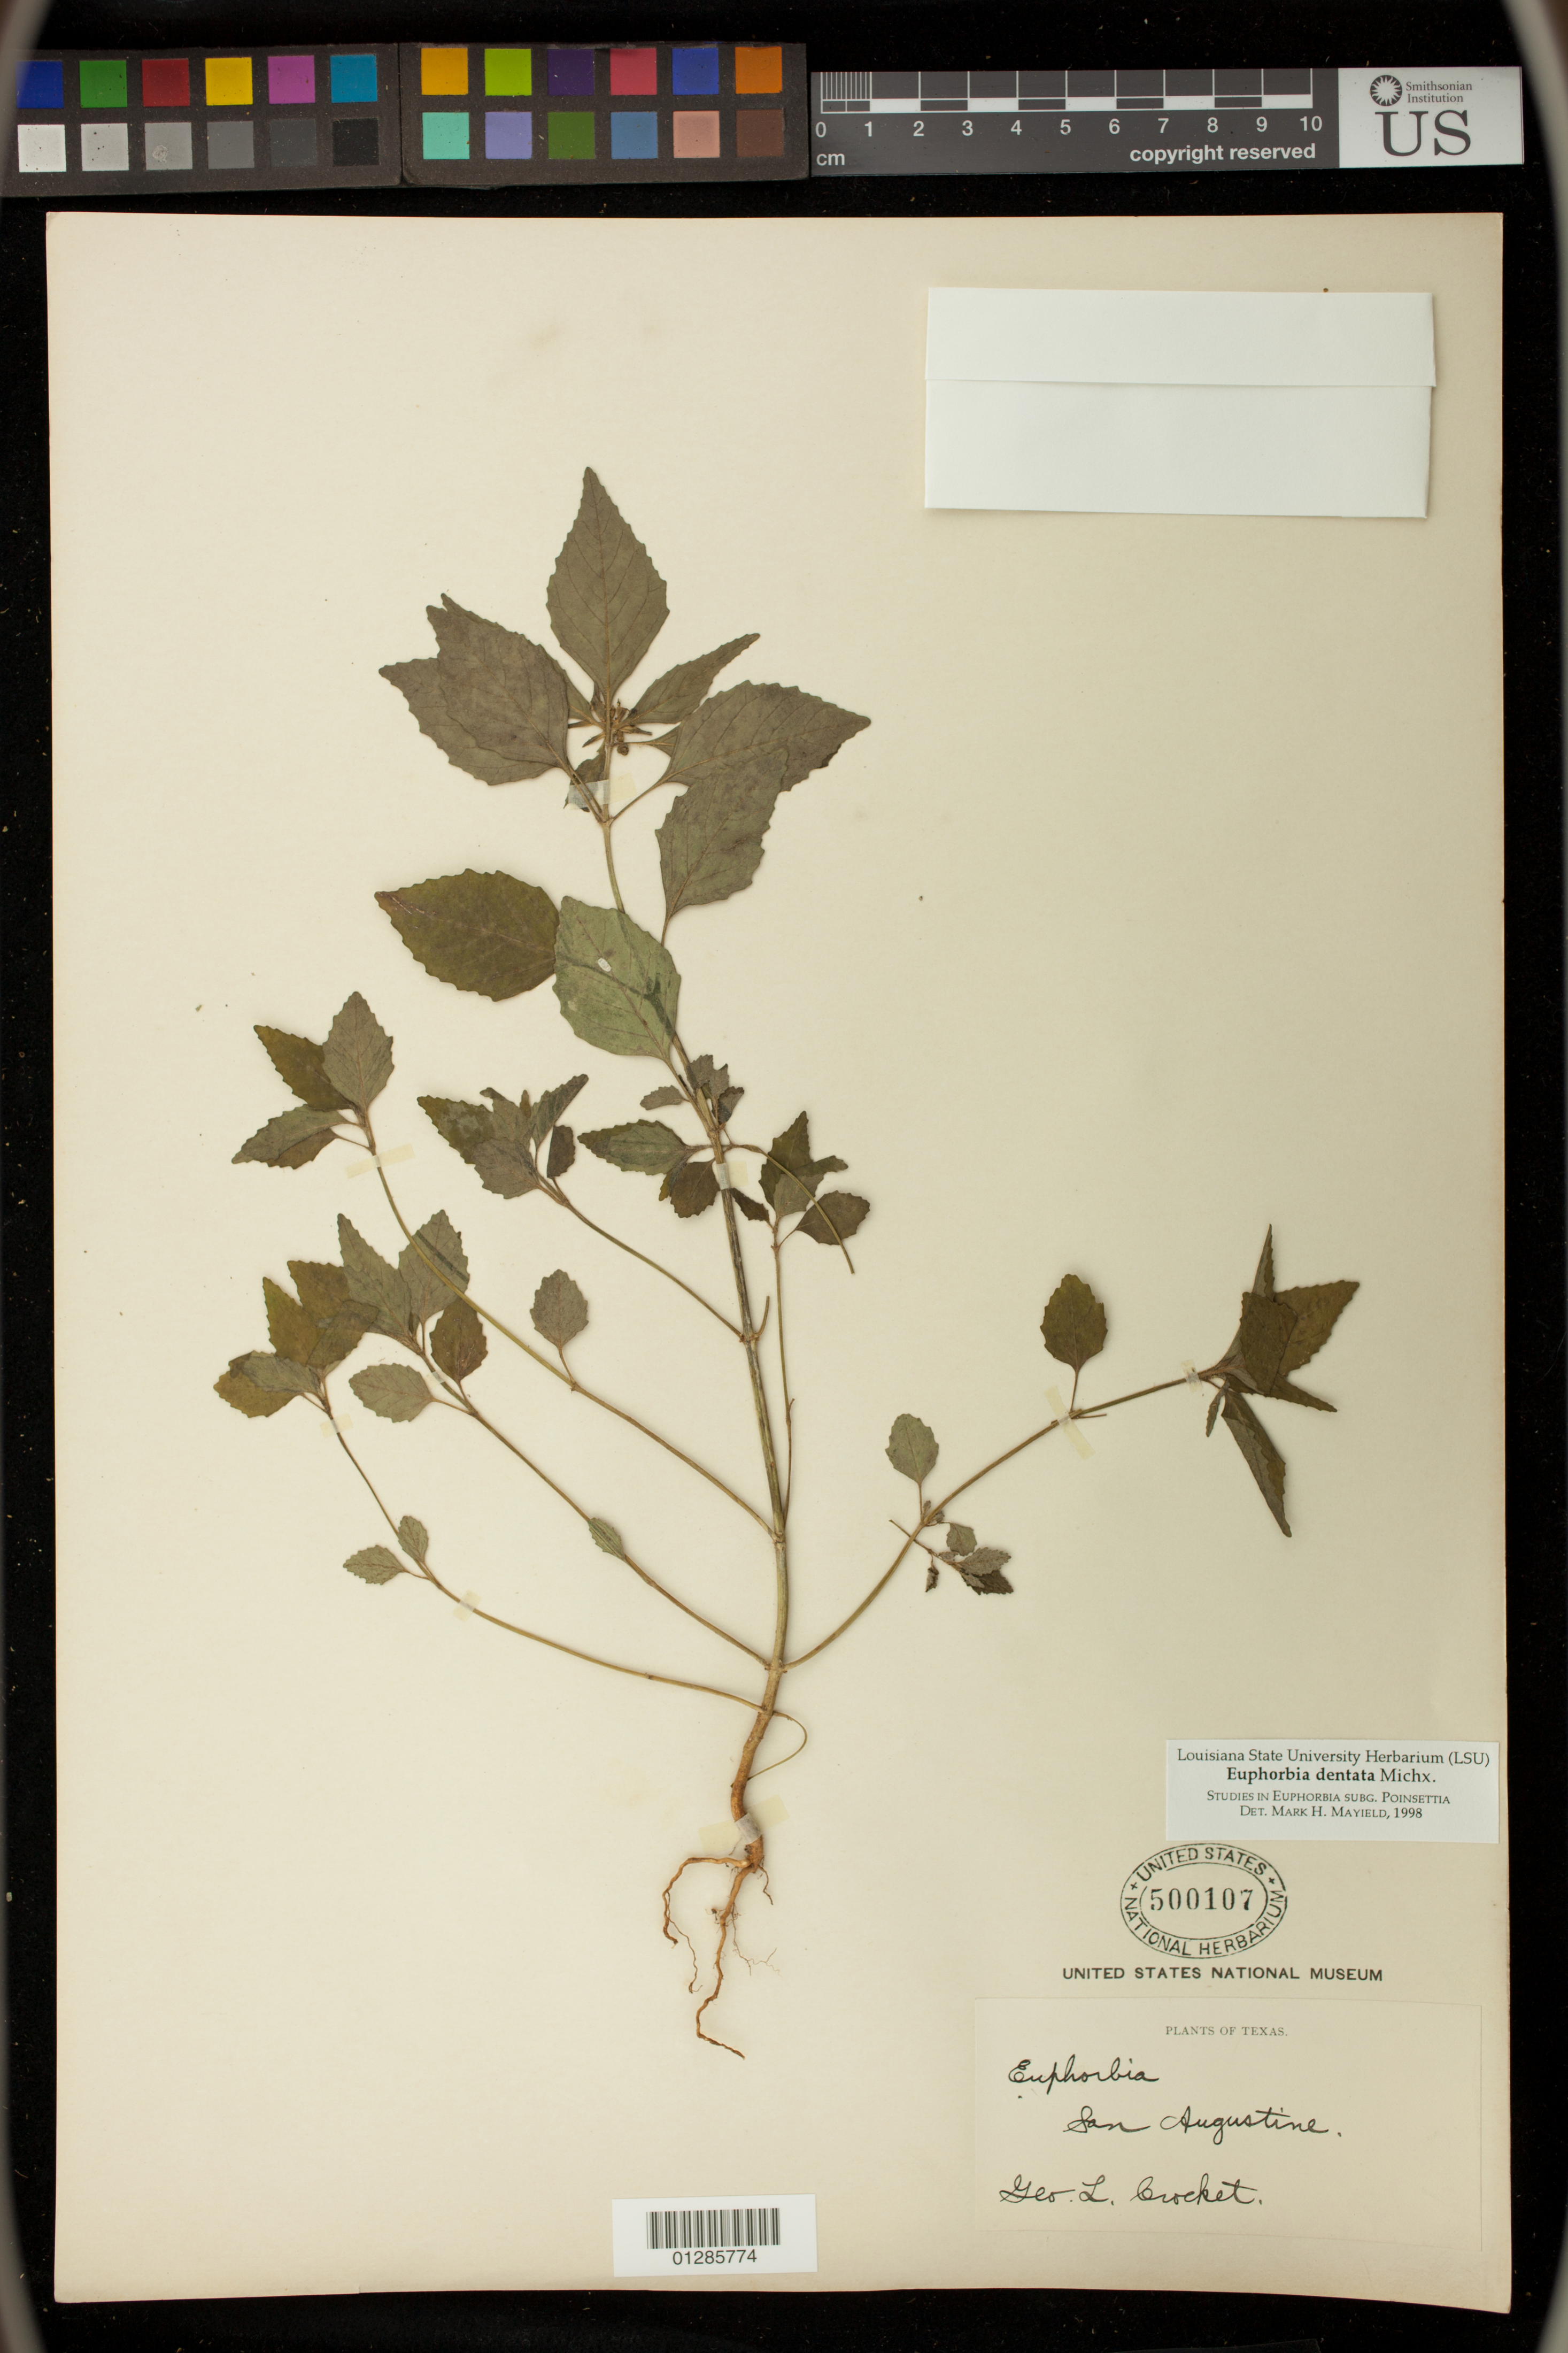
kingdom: Plantae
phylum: Tracheophyta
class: Magnoliopsida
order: Malpighiales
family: Euphorbiaceae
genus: Euphorbia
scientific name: Euphorbia dentata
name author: Michx.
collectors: G. Crocket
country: United States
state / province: Texas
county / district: San Augustine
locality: San Augustine.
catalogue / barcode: US 500107